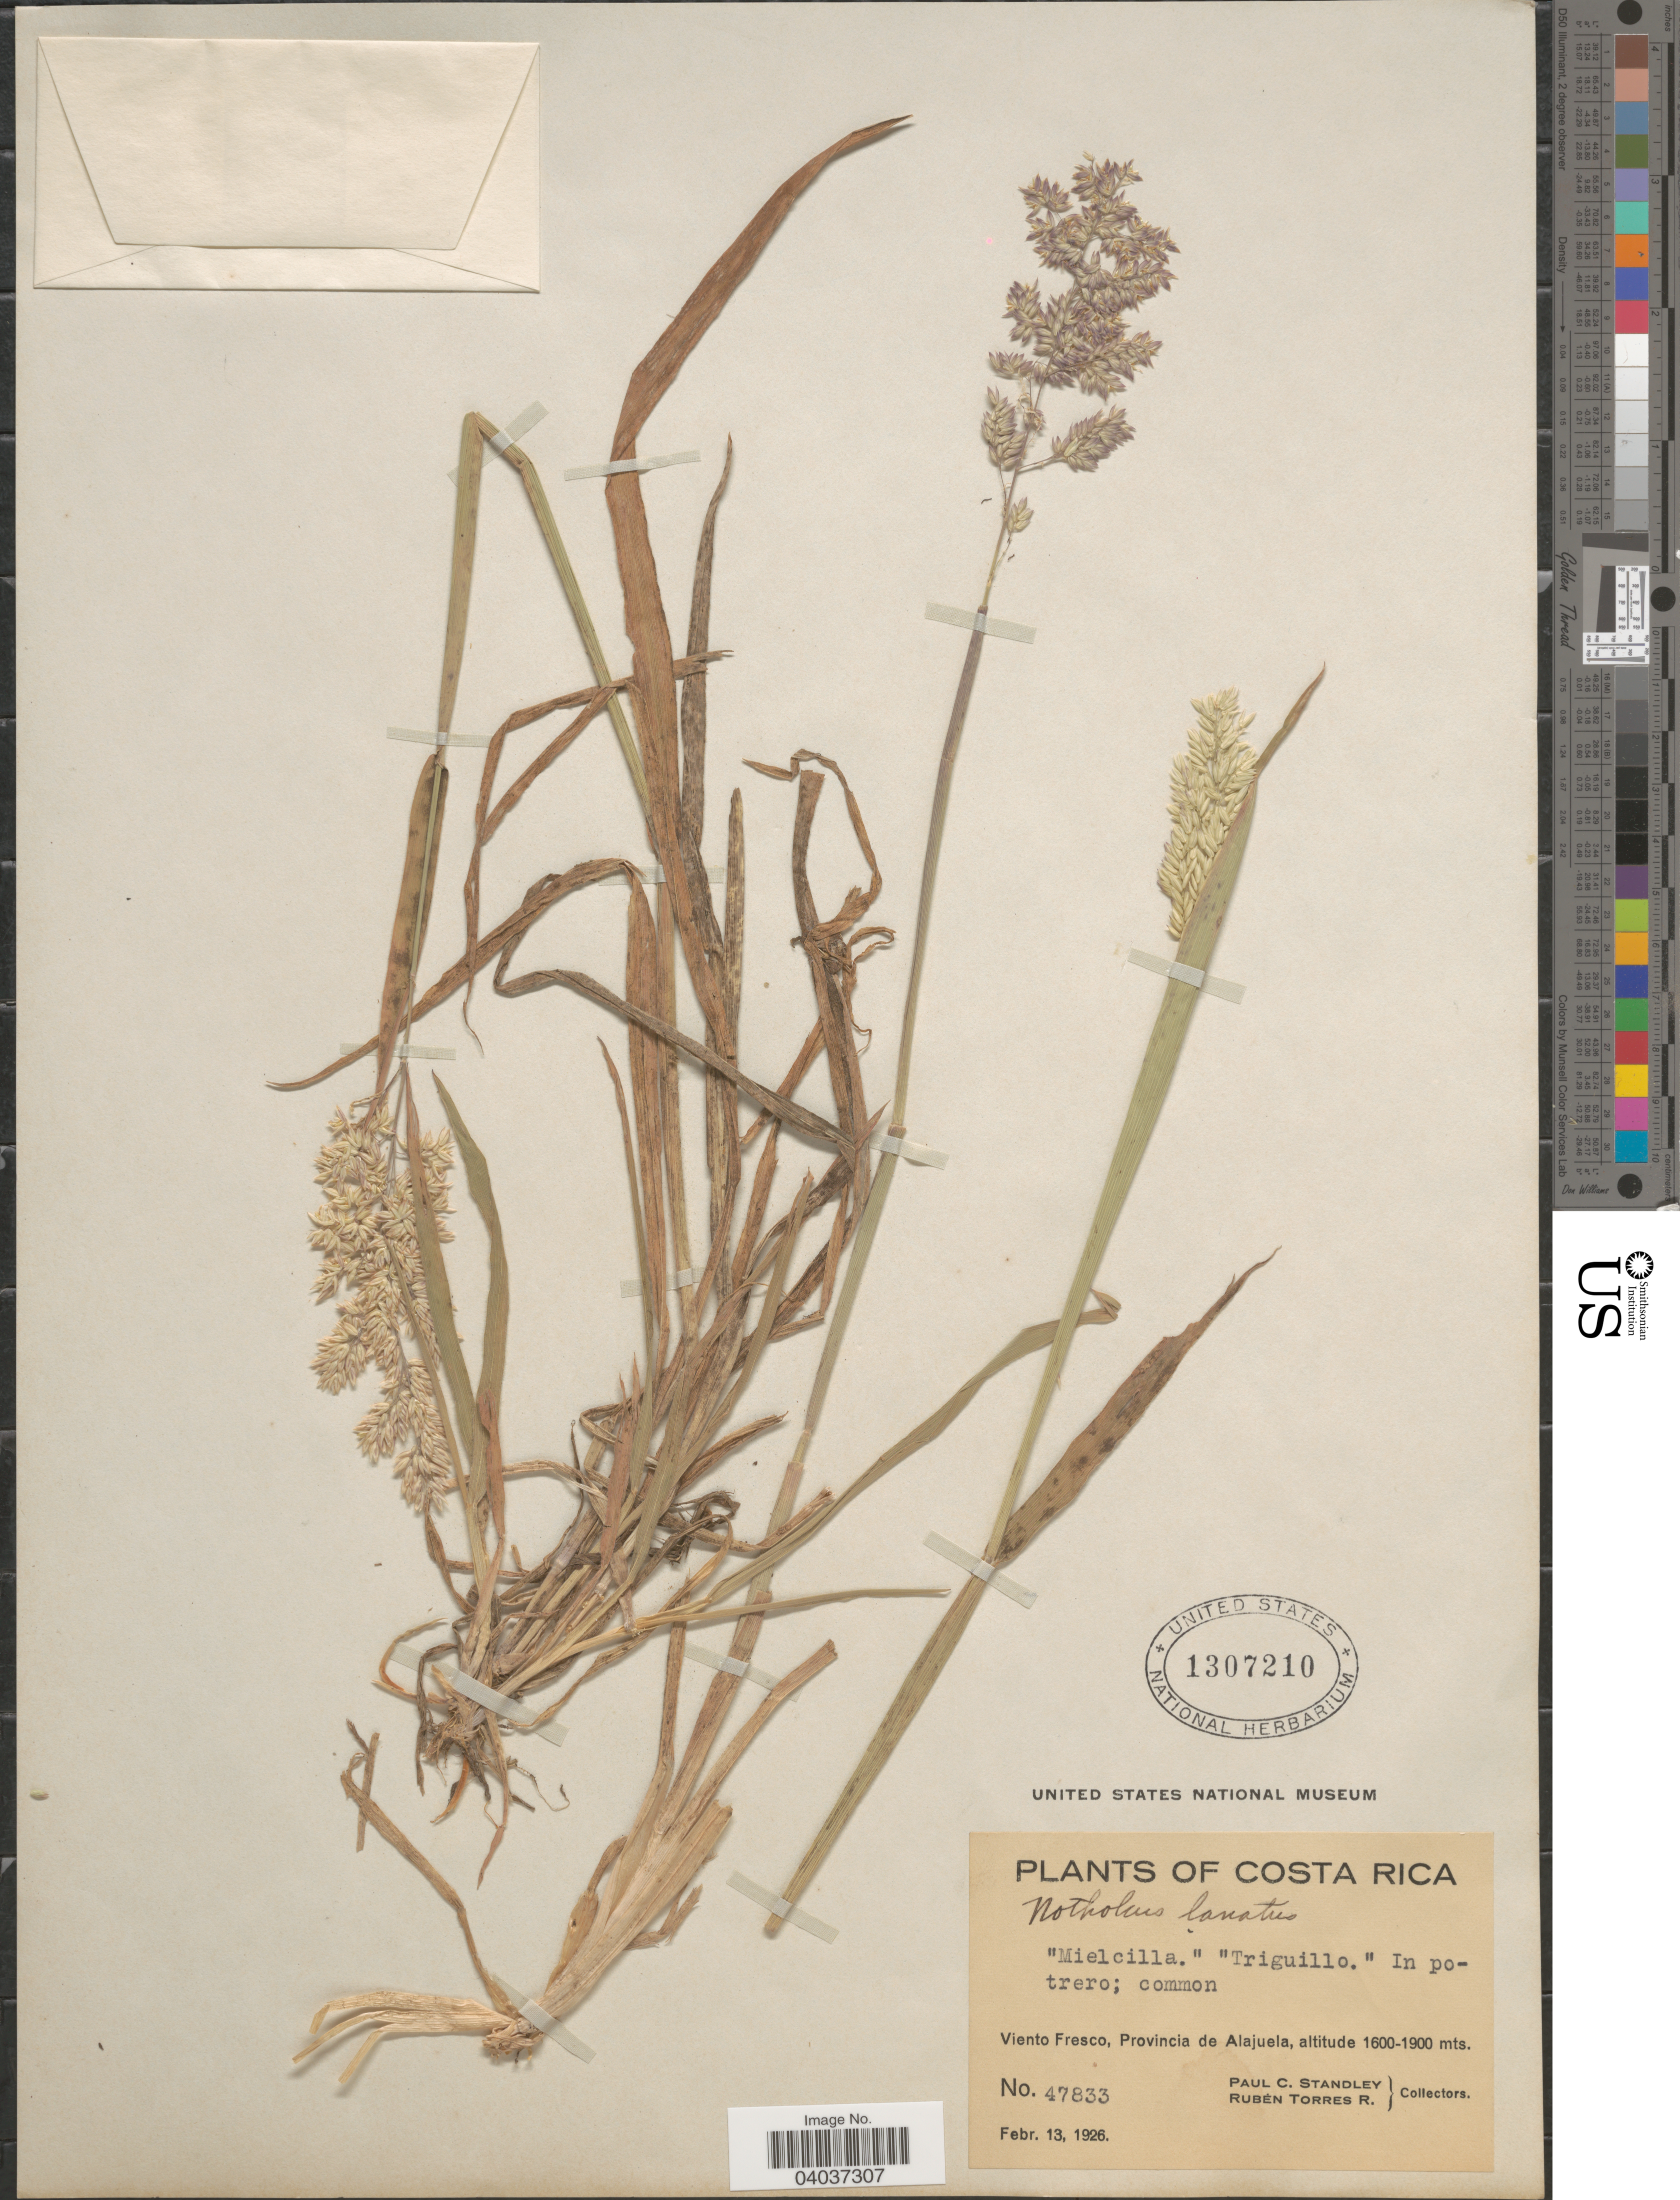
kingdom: Plantae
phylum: Tracheophyta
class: Liliopsida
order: Poales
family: Poaceae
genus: Holcus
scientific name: Holcus lanatus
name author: L.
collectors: P. C. Standley & R. Torres R.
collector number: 47833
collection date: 1926-02-13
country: Costa Rica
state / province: Alajuela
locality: Viento Fresco.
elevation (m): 1600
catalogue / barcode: US 1307210